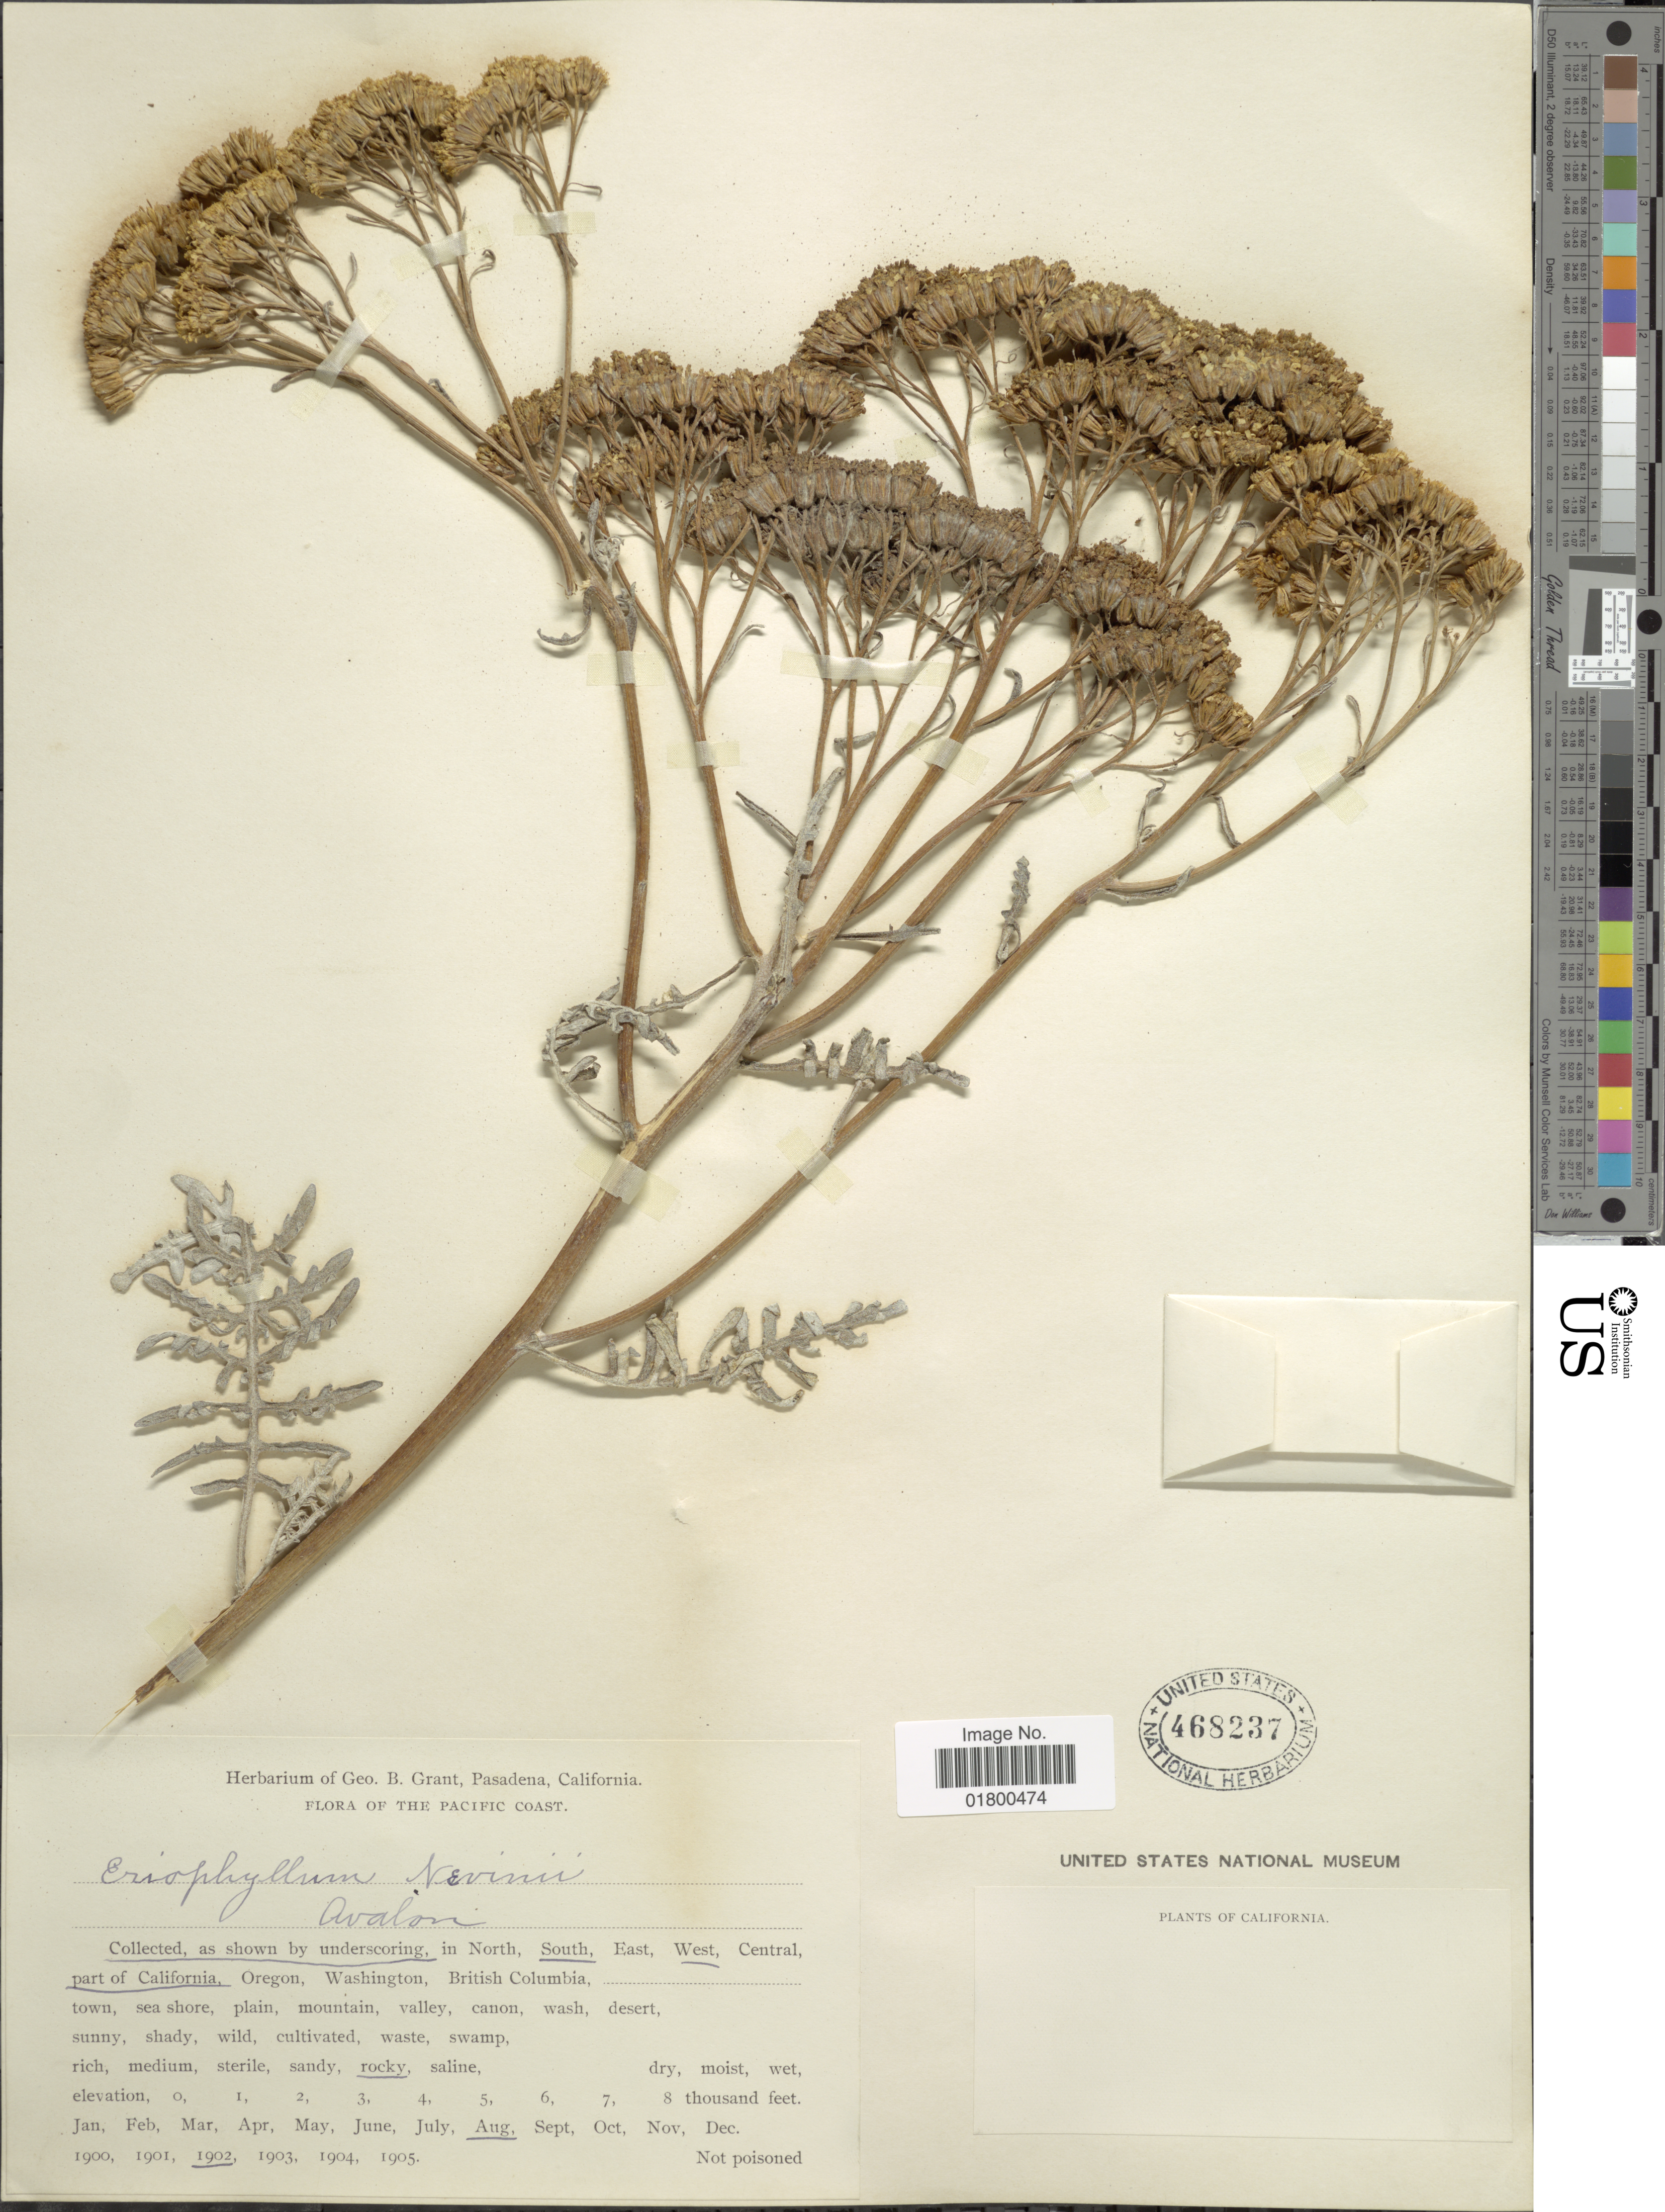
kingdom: Plantae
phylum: Tracheophyta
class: Magnoliopsida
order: Asterales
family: Asteraceae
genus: Eriophyllum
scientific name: Eriophyllum nevinii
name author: A. Gray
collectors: ex herb. G. B. Grant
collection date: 1902-08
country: United States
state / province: California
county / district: Los Angeles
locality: Pasadena, The Pacific Coast, as shown by underscoring, in South West part of California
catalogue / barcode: US 468237